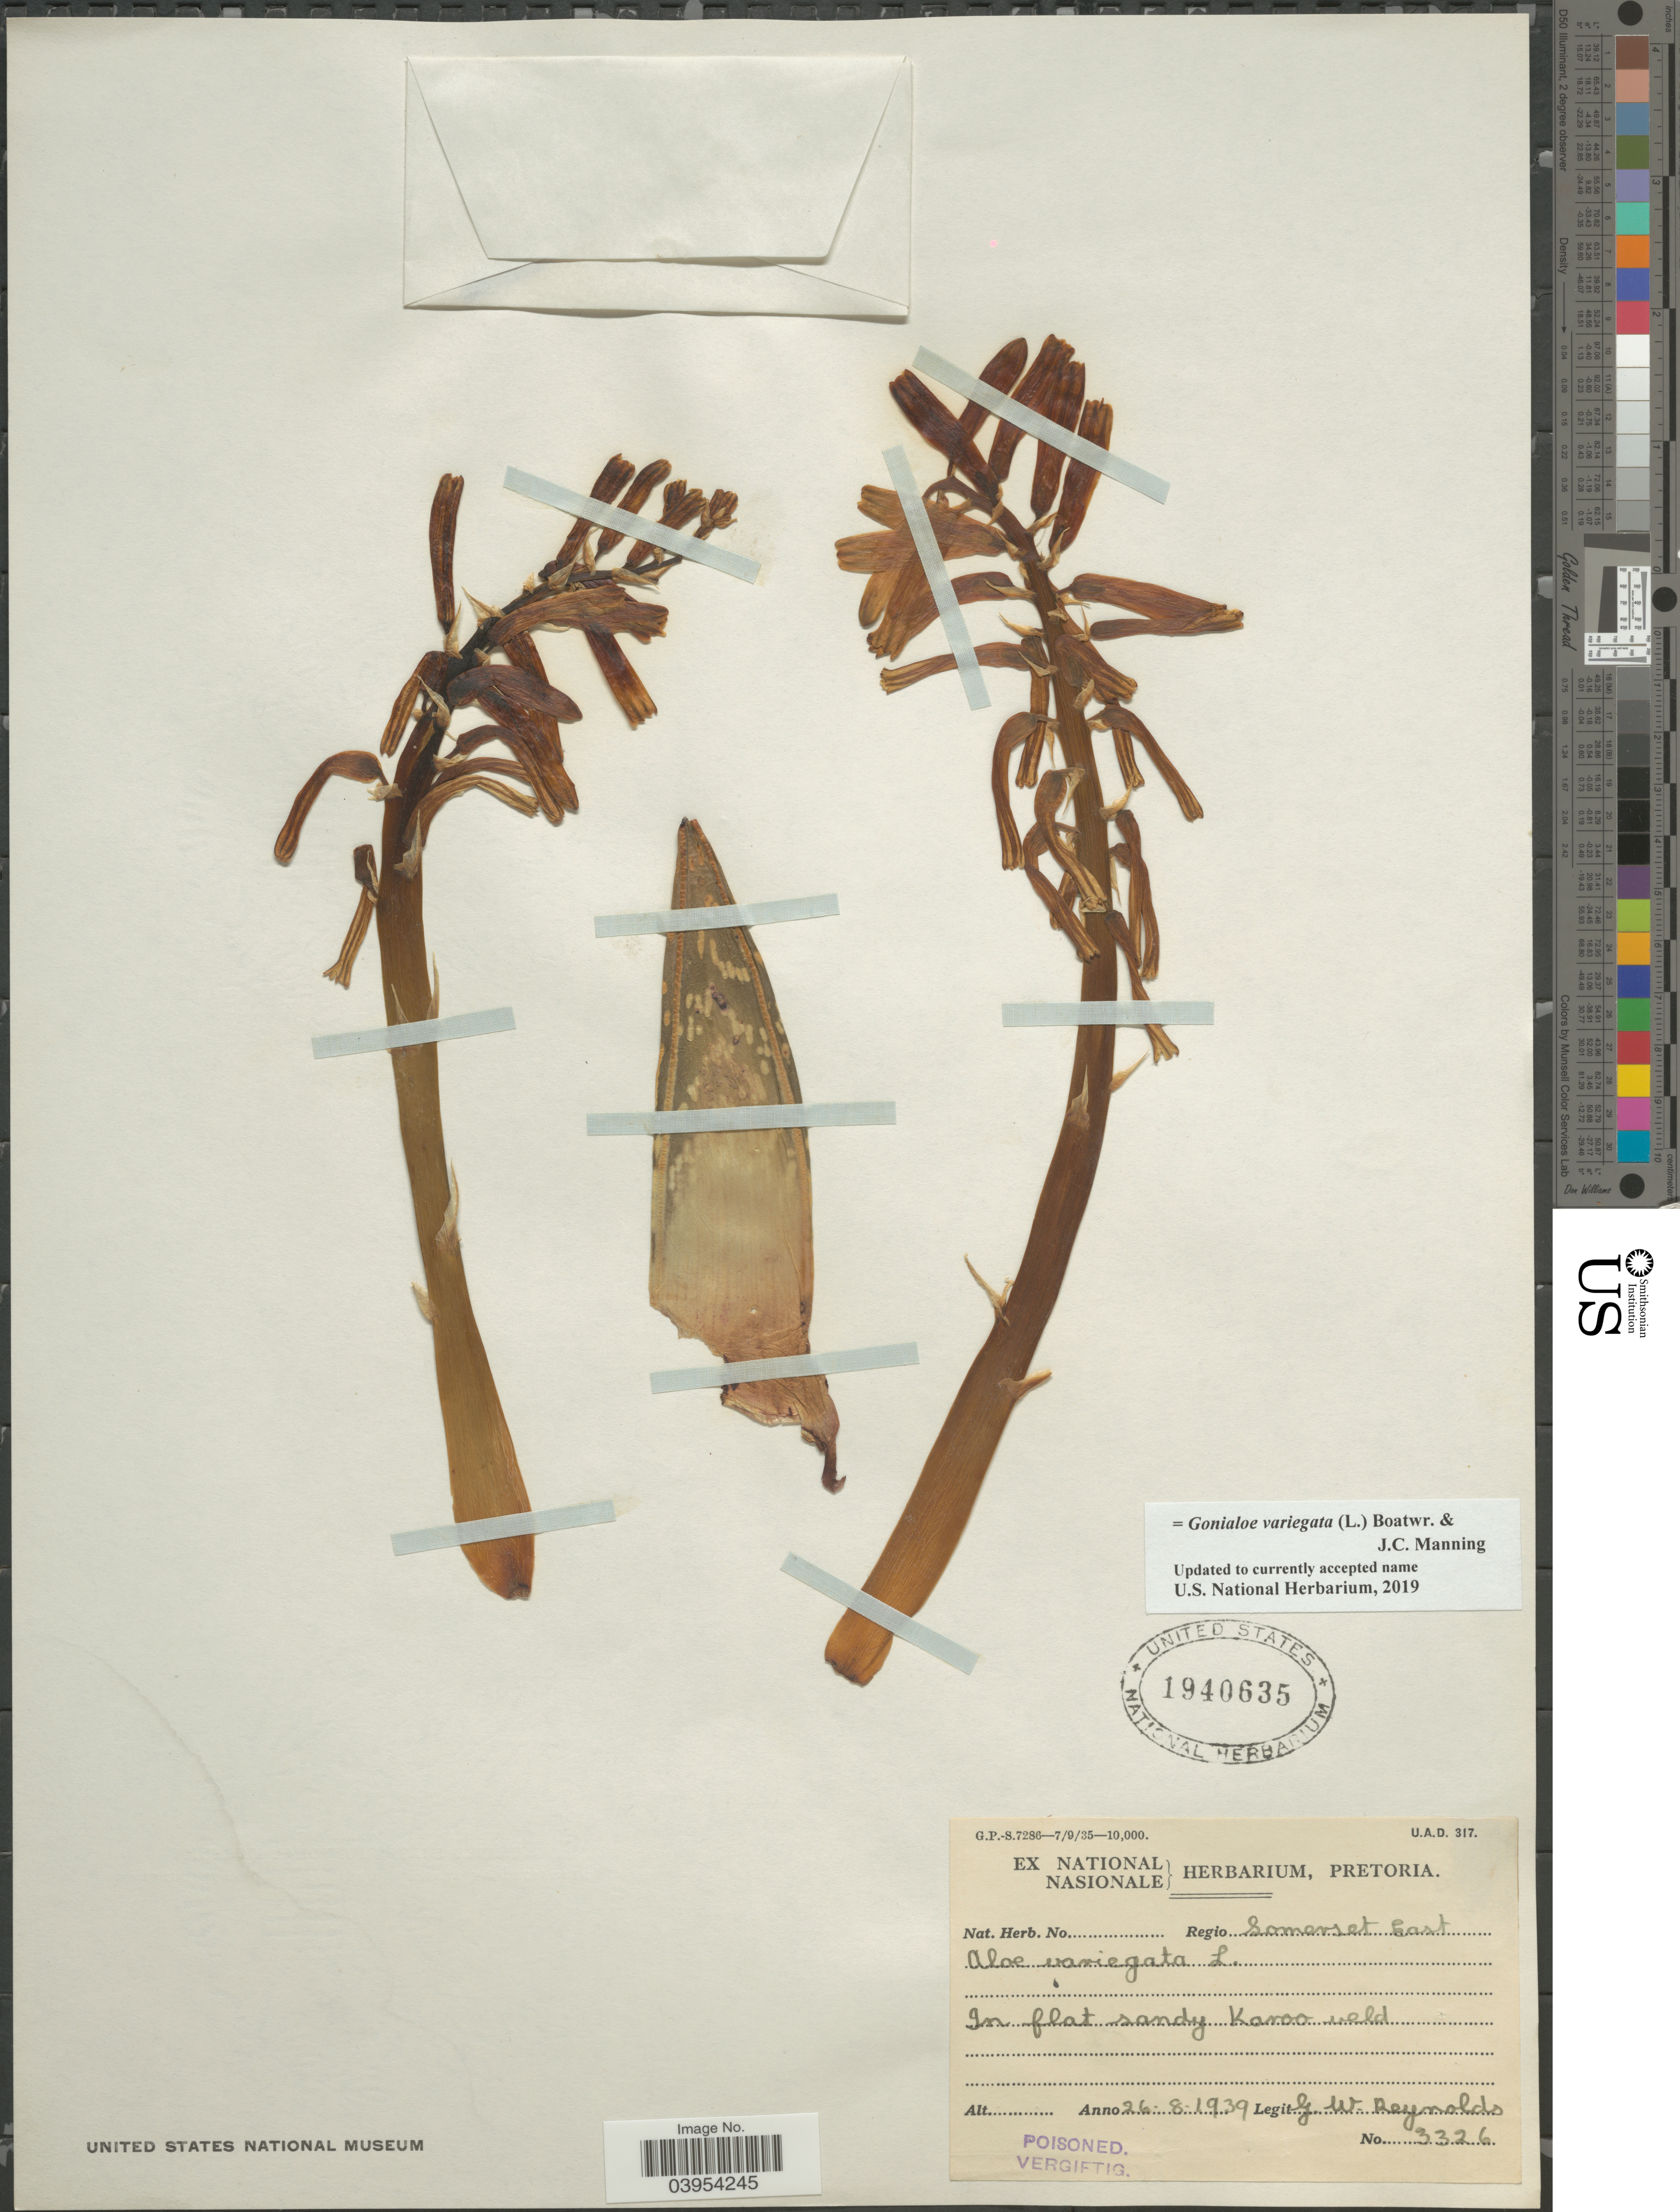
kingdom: Plantae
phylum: Tracheophyta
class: Liliopsida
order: Asparagales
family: Asphodelaceae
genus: Gonialoe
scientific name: Gonialoe variegata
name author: (L.) Boatwr. & J.C. Manning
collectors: G. Reynolds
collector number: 3326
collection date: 1939-08-26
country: South Africa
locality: Regio Somerset East. In flat sandy Karoo veld.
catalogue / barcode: US 1940635